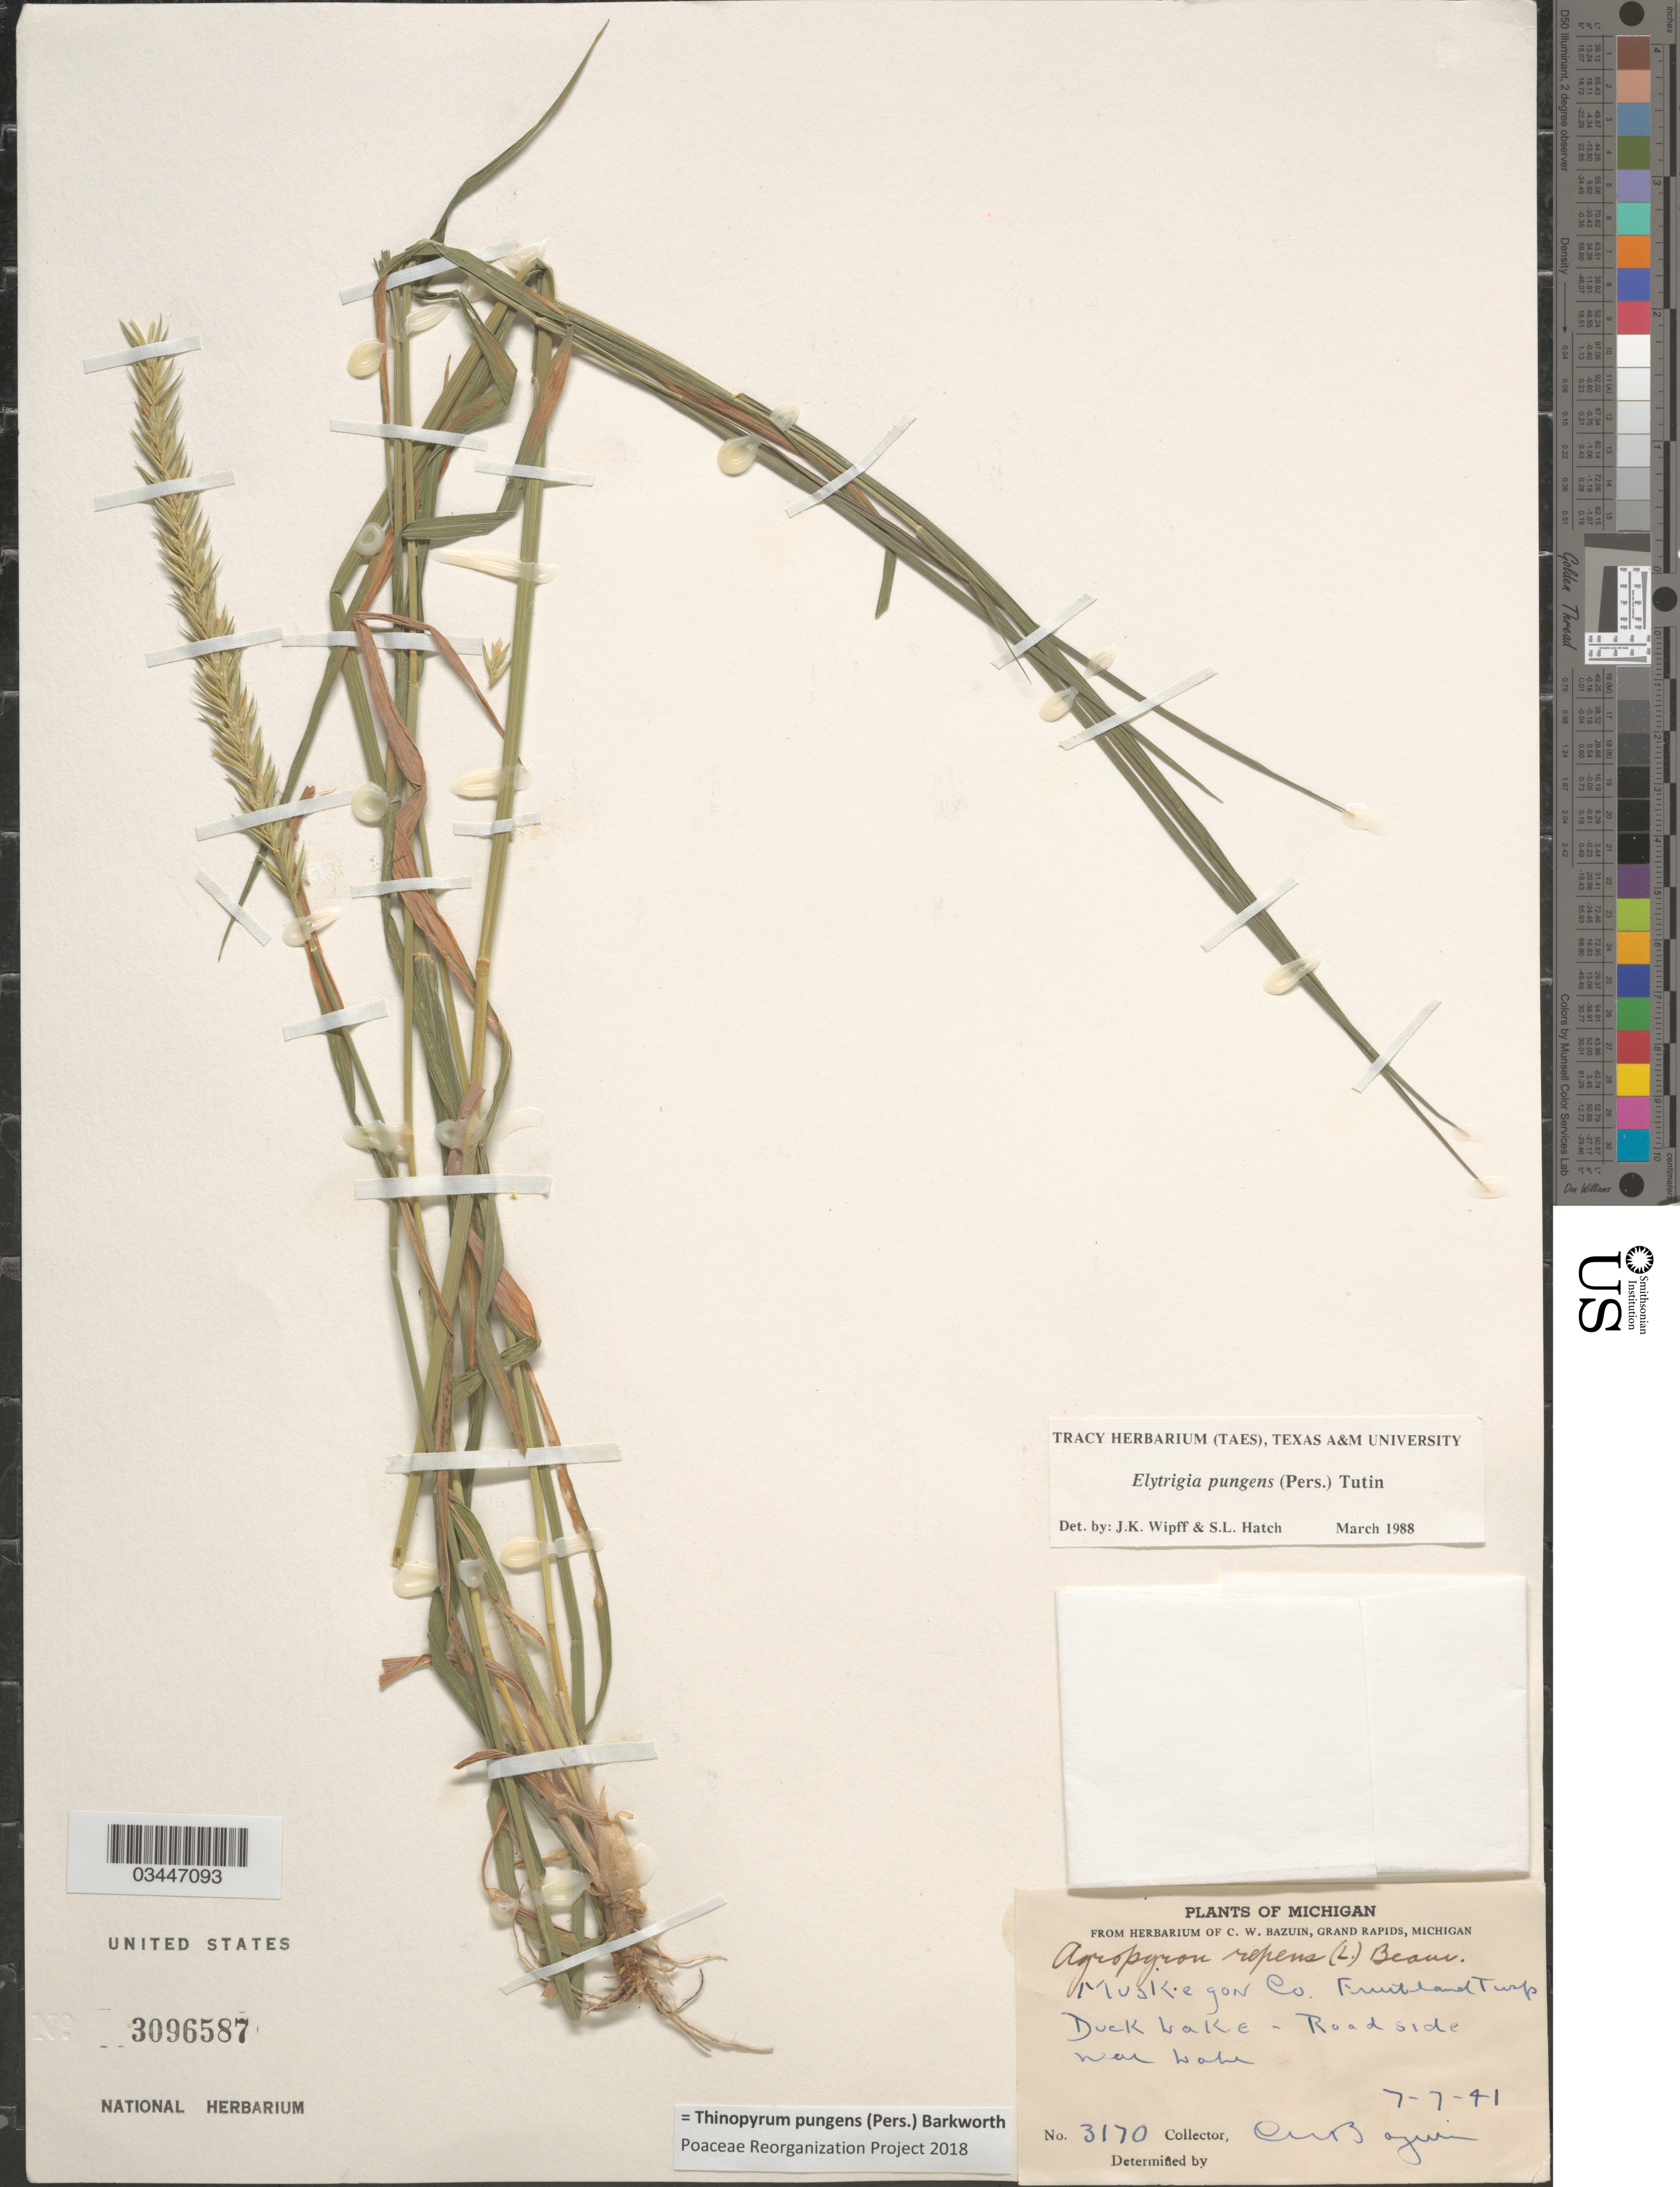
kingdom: Plantae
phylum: Tracheophyta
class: Liliopsida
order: Poales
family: Poaceae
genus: Thinopyrum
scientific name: Thinopyrum pungens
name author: (Pers.) Barkworth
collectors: C. Bazuin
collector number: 3170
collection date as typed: Transcribed d/m/y: 7/7/41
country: United States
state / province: Michigan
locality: Muskegon Co. Fruitland Twp. Duck Lake - Roadside. War Lake.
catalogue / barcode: US 3096587